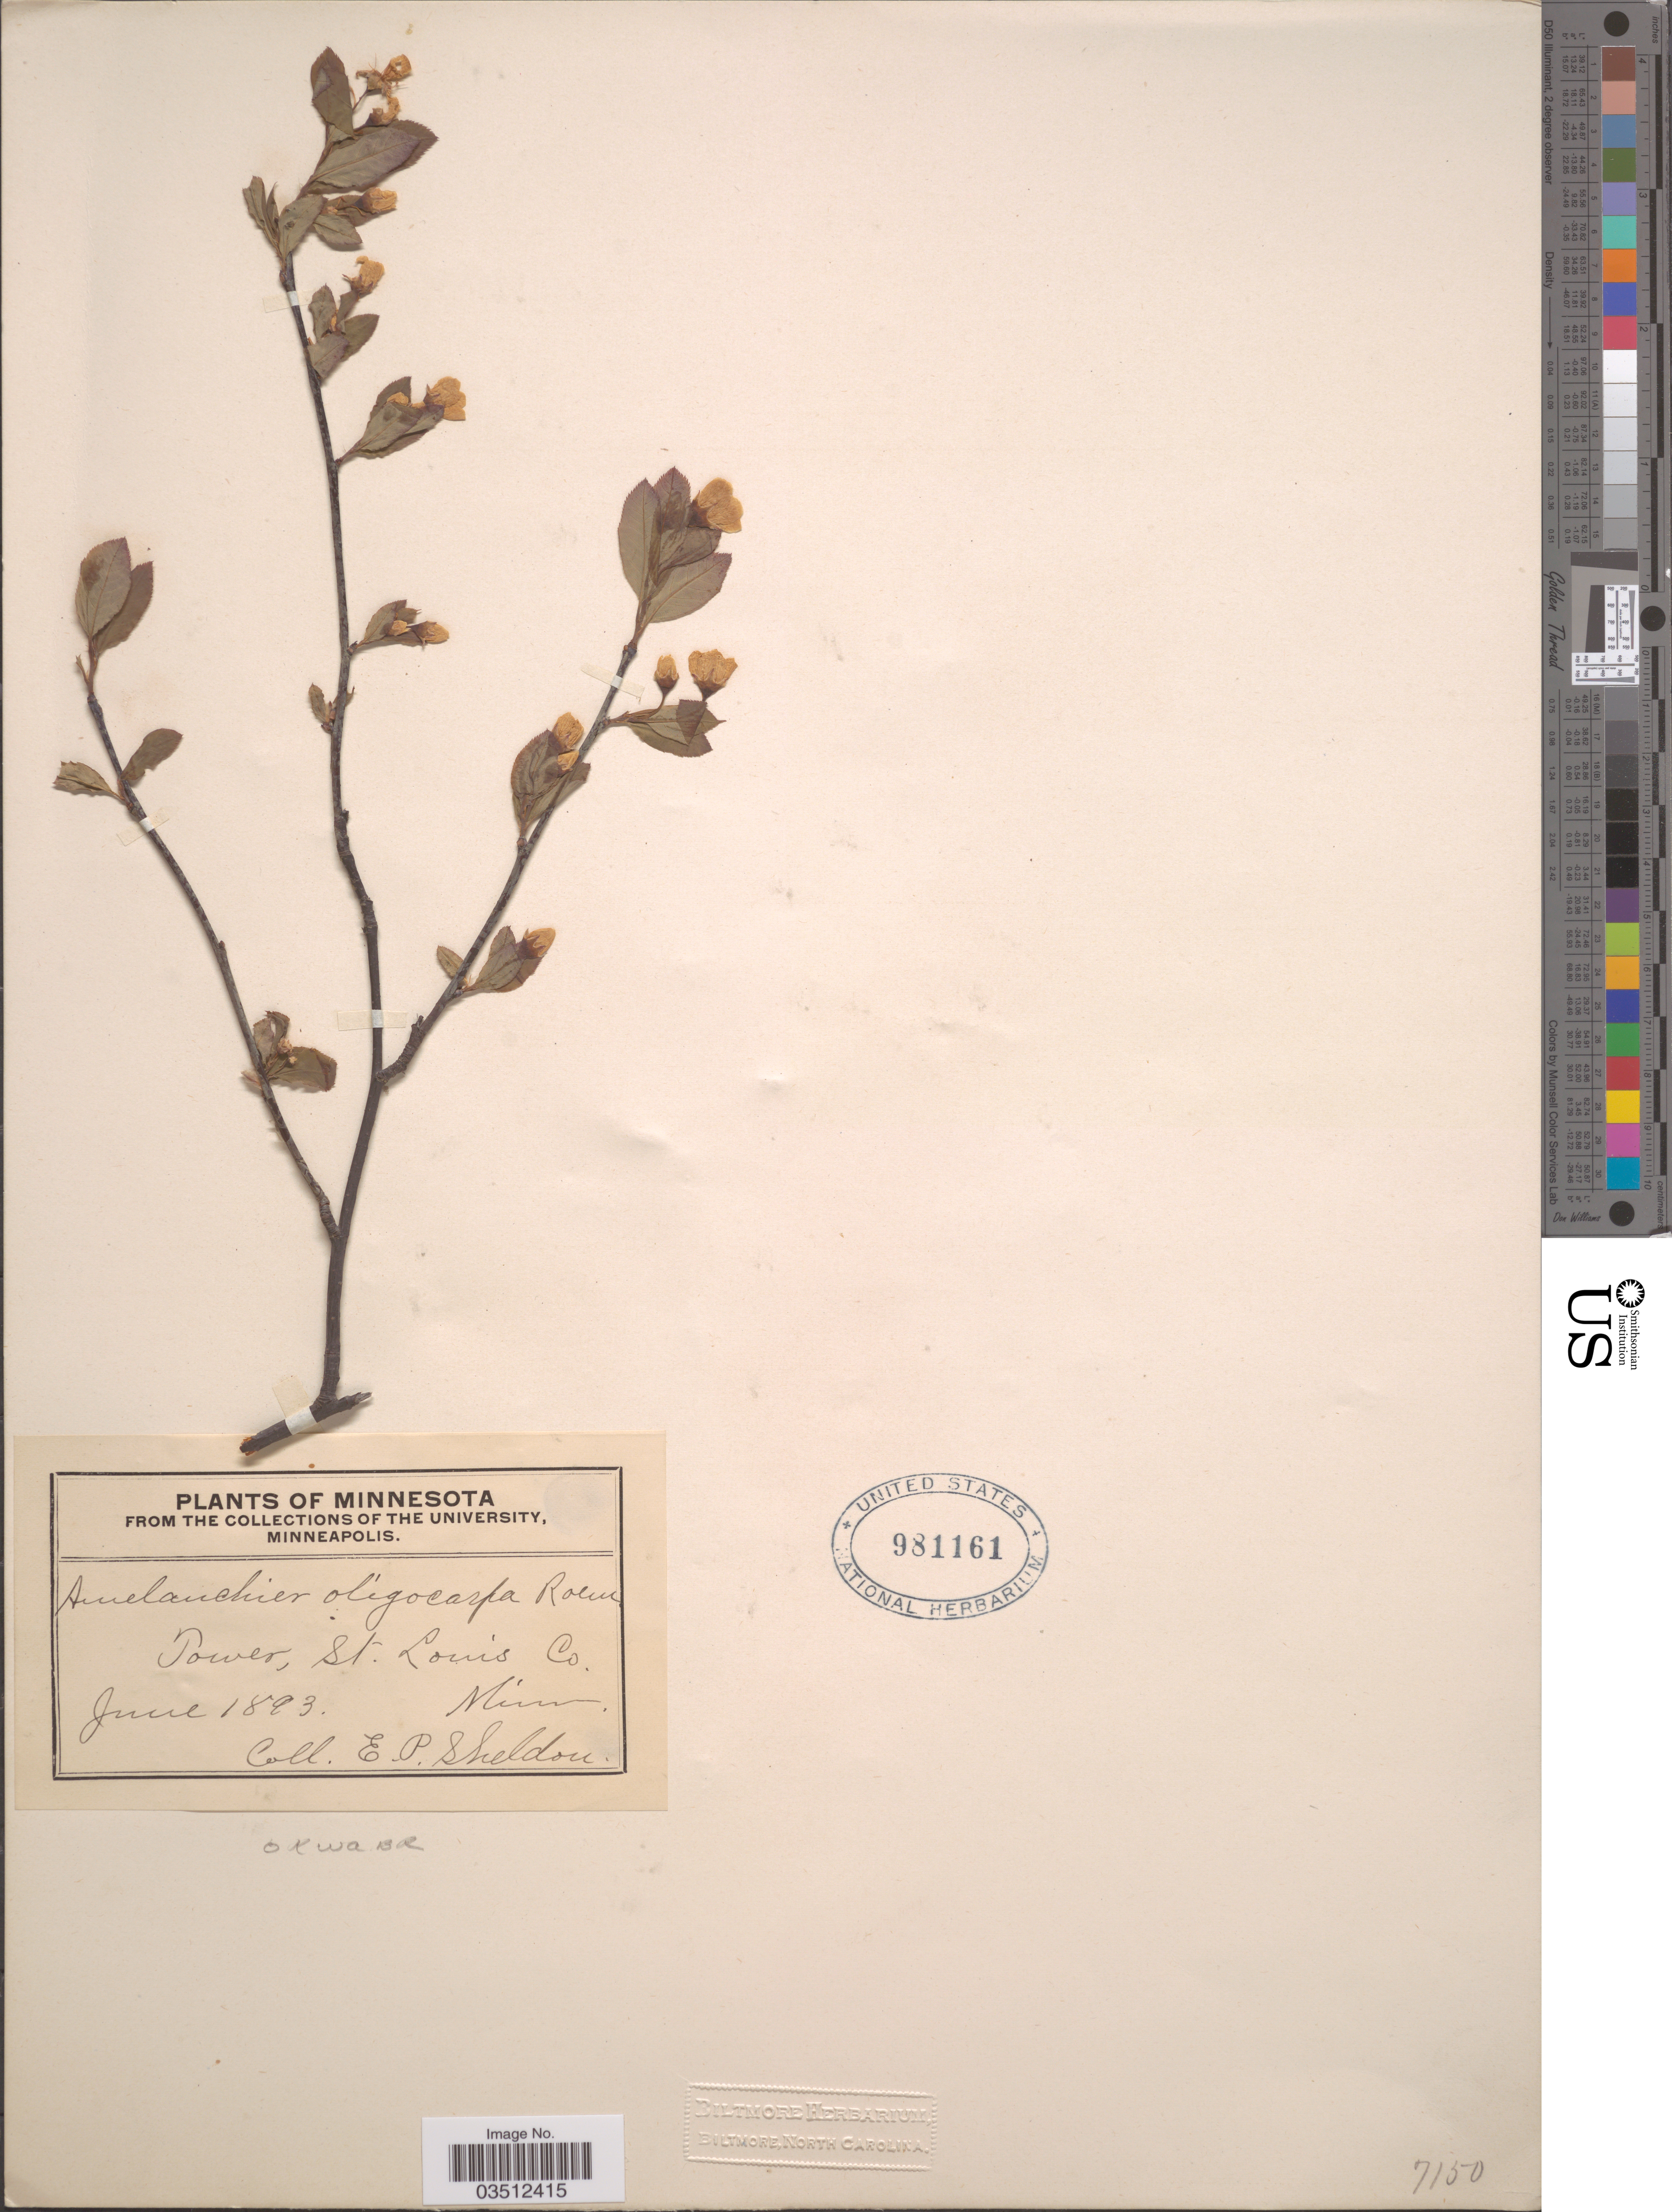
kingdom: Plantae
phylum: Tracheophyta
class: Magnoliopsida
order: Rosales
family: Rosaceae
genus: Amelanchier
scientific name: Amelanchier oligocarpa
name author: (Michx.) M. Roem.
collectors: E. P. Sheldon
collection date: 1893-06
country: United States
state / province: Minnesota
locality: Tower, St. Louis Co.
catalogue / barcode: US 981161